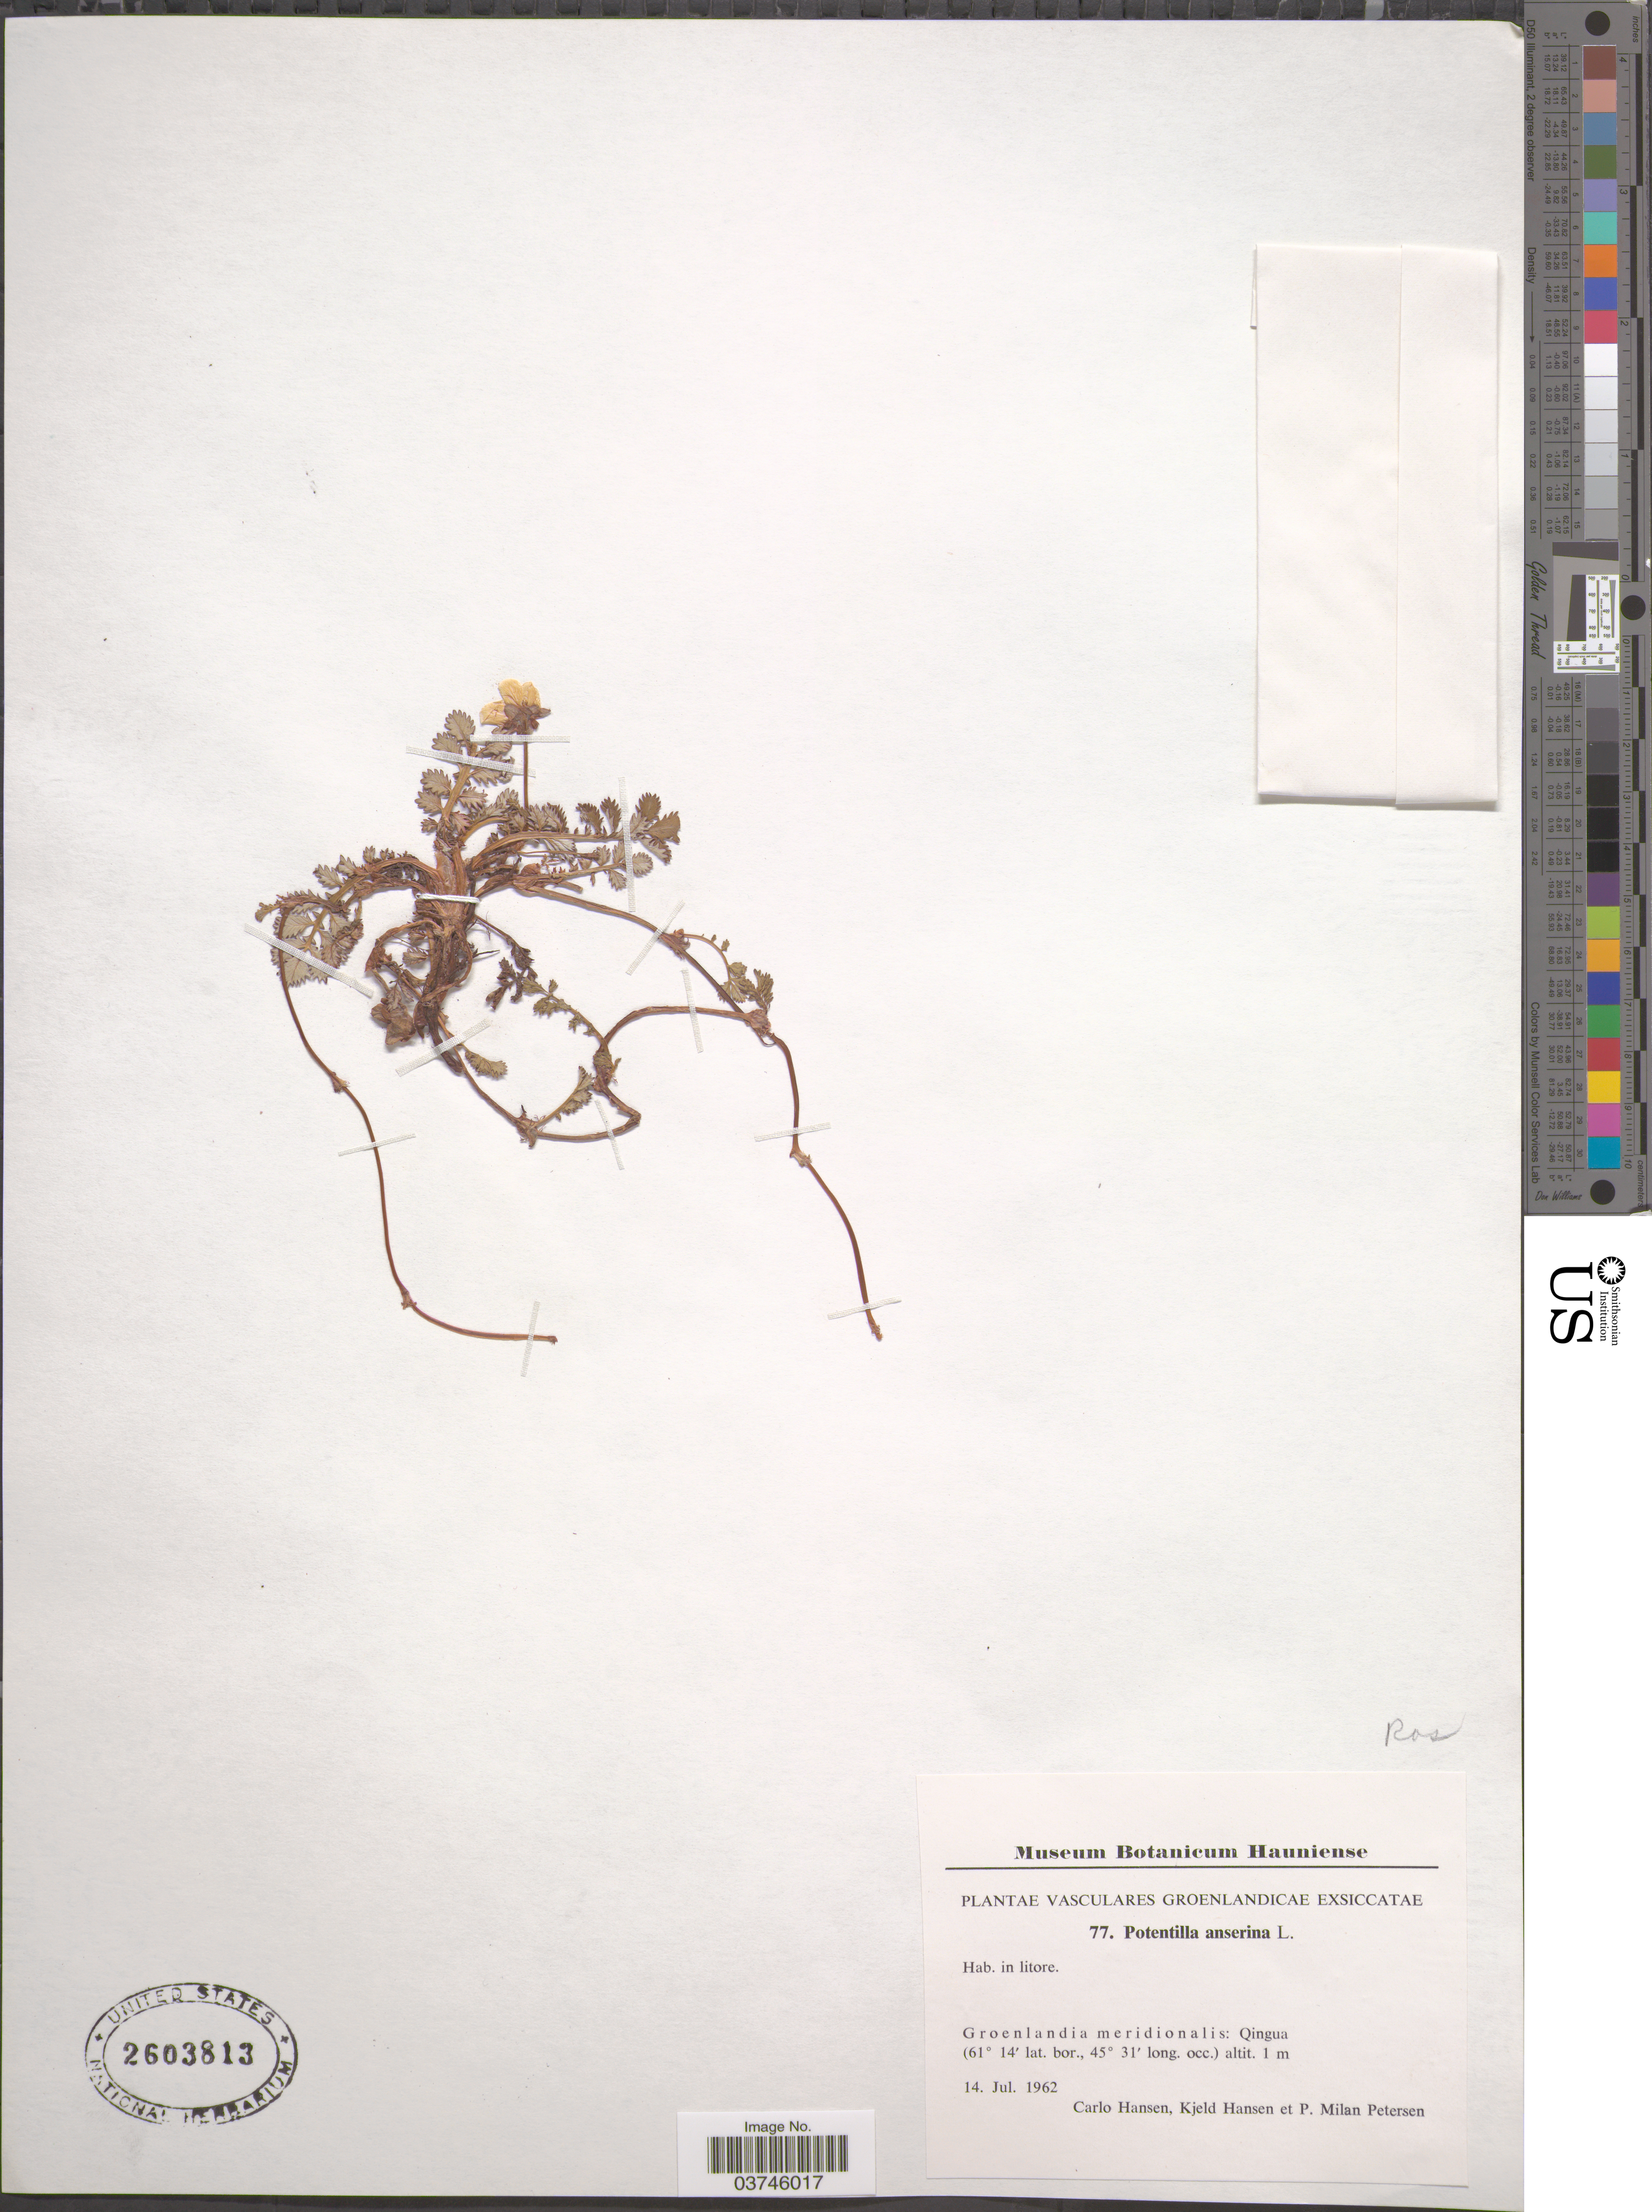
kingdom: Plantae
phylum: Tracheophyta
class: Magnoliopsida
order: Rosales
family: Rosaceae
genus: Argentina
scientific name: Argentina anserina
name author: (L.) Rydb.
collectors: C. Hansen, K. Hansen & P. Petersen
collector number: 77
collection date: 1962-07-14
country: Greenland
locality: Groenlandia meridionalis: Qingua.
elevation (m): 1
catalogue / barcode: US 2603813